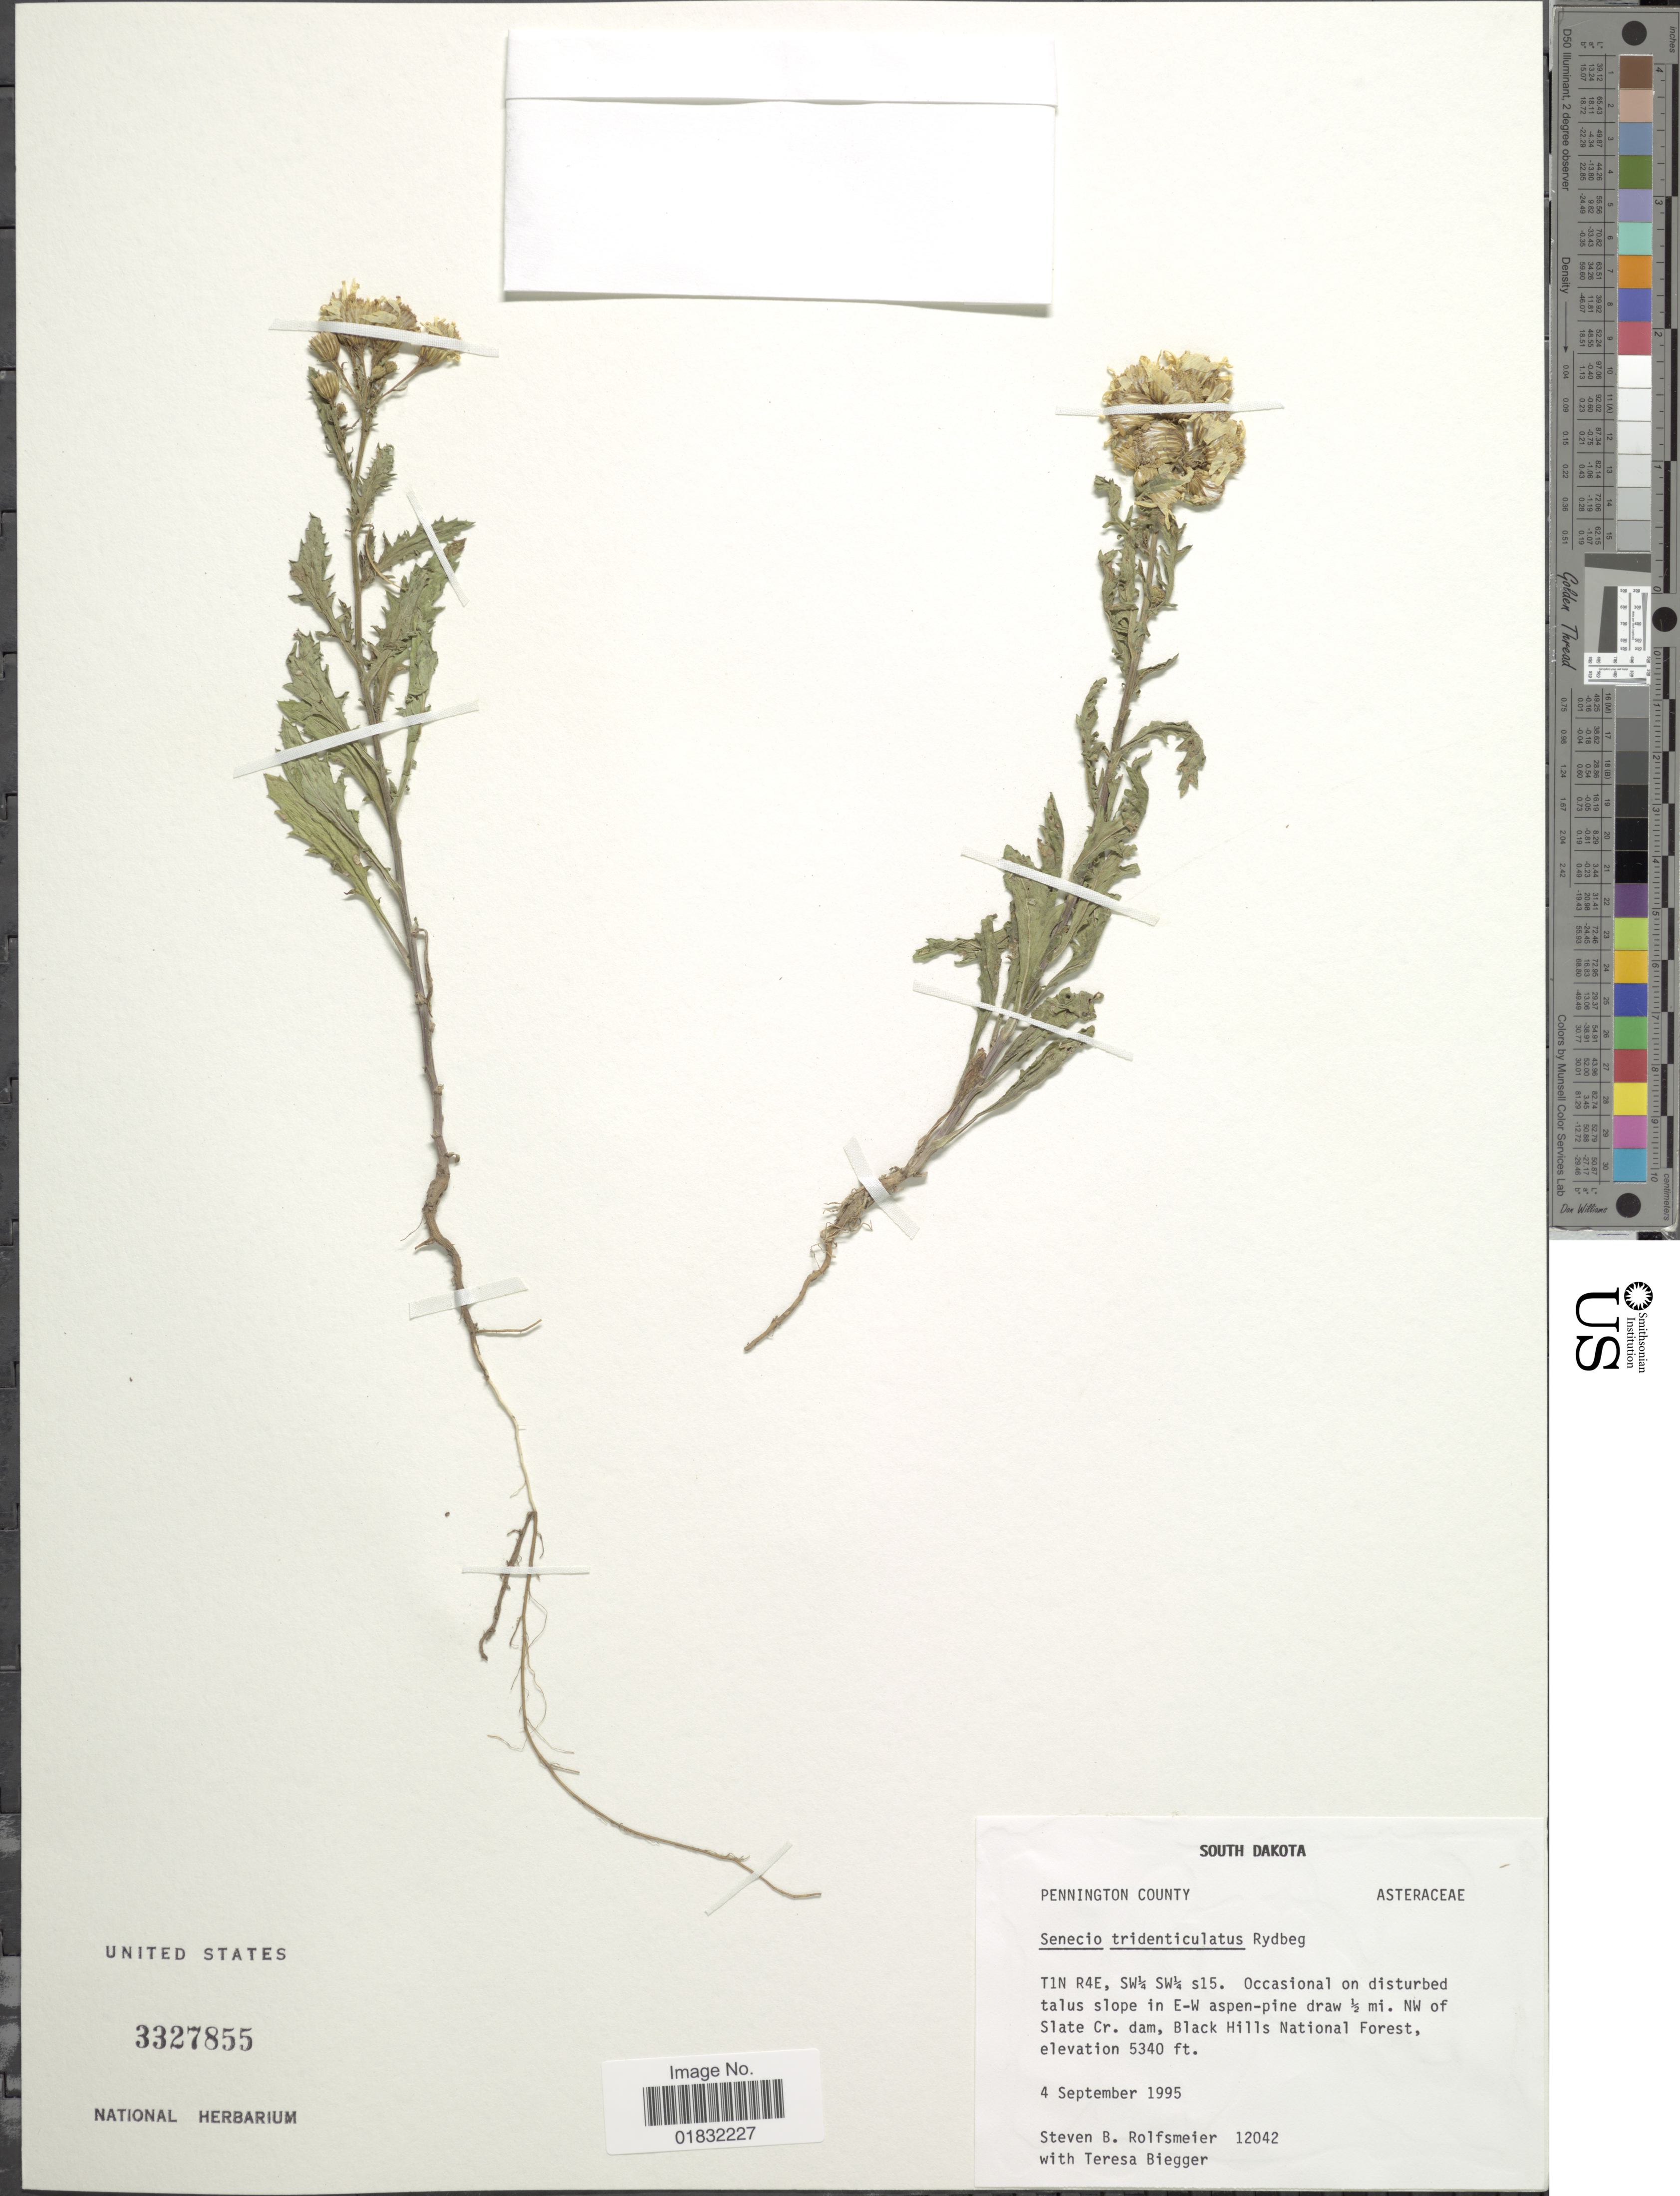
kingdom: Plantae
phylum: Tracheophyta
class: Magnoliopsida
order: Asterales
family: Asteraceae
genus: Packera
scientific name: Packera tridenticulata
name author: (Rydb.) W.A. Weber & Á. Löve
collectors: S. Rolfsmeier & T. Biegger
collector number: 12042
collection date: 1995-09-04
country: United States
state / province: South Dakota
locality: Pennington County, T1N R4E, SW¼ SW¼ s15. Occasional on disturbed talus slope in E-W aspen-pine draw ½ mi NW of Slate Cr. dam, Balck Hills National Forest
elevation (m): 1628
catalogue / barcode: US 3327855